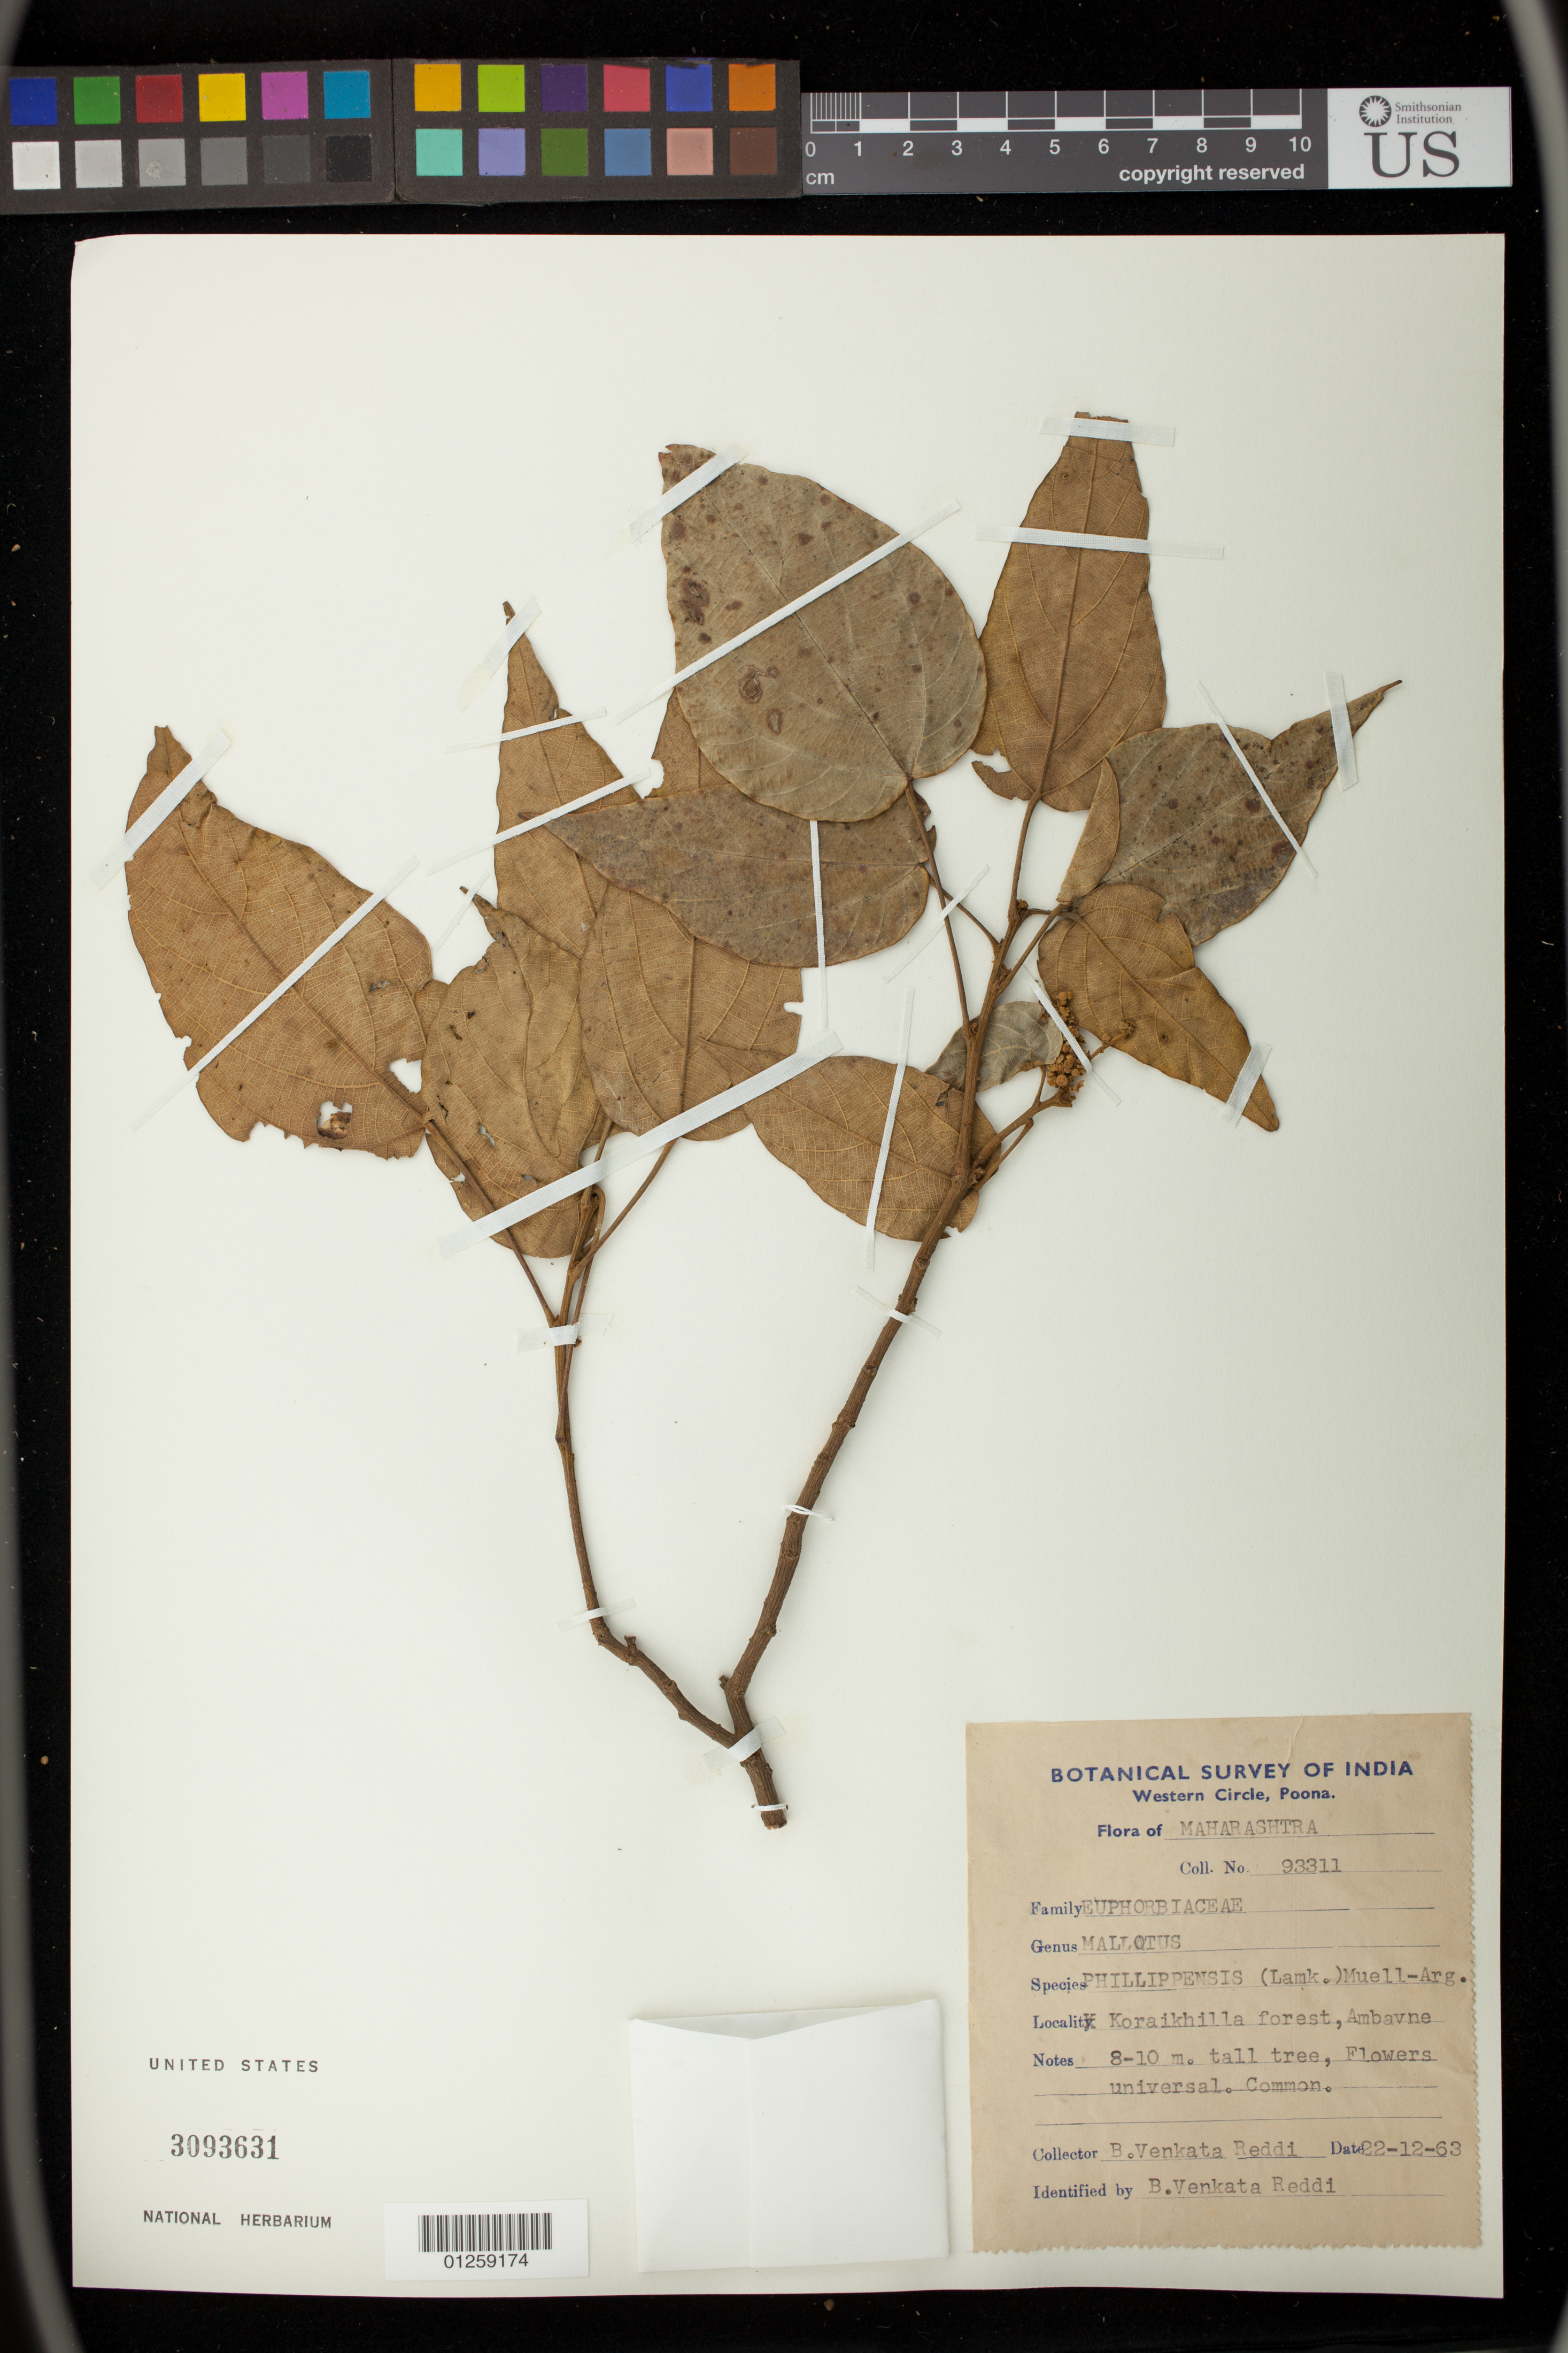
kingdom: Plantae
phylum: Tracheophyta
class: Magnoliopsida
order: Malpighiales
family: Euphorbiaceae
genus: Mallotus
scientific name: Mallotus philippensis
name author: (Lam.) Müll. Arg.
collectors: B. Venkata Reddi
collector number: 93311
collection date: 1963-12-22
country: India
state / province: Maharashtra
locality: Koraaikhilla forest, Ambavne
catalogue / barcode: US 3093631